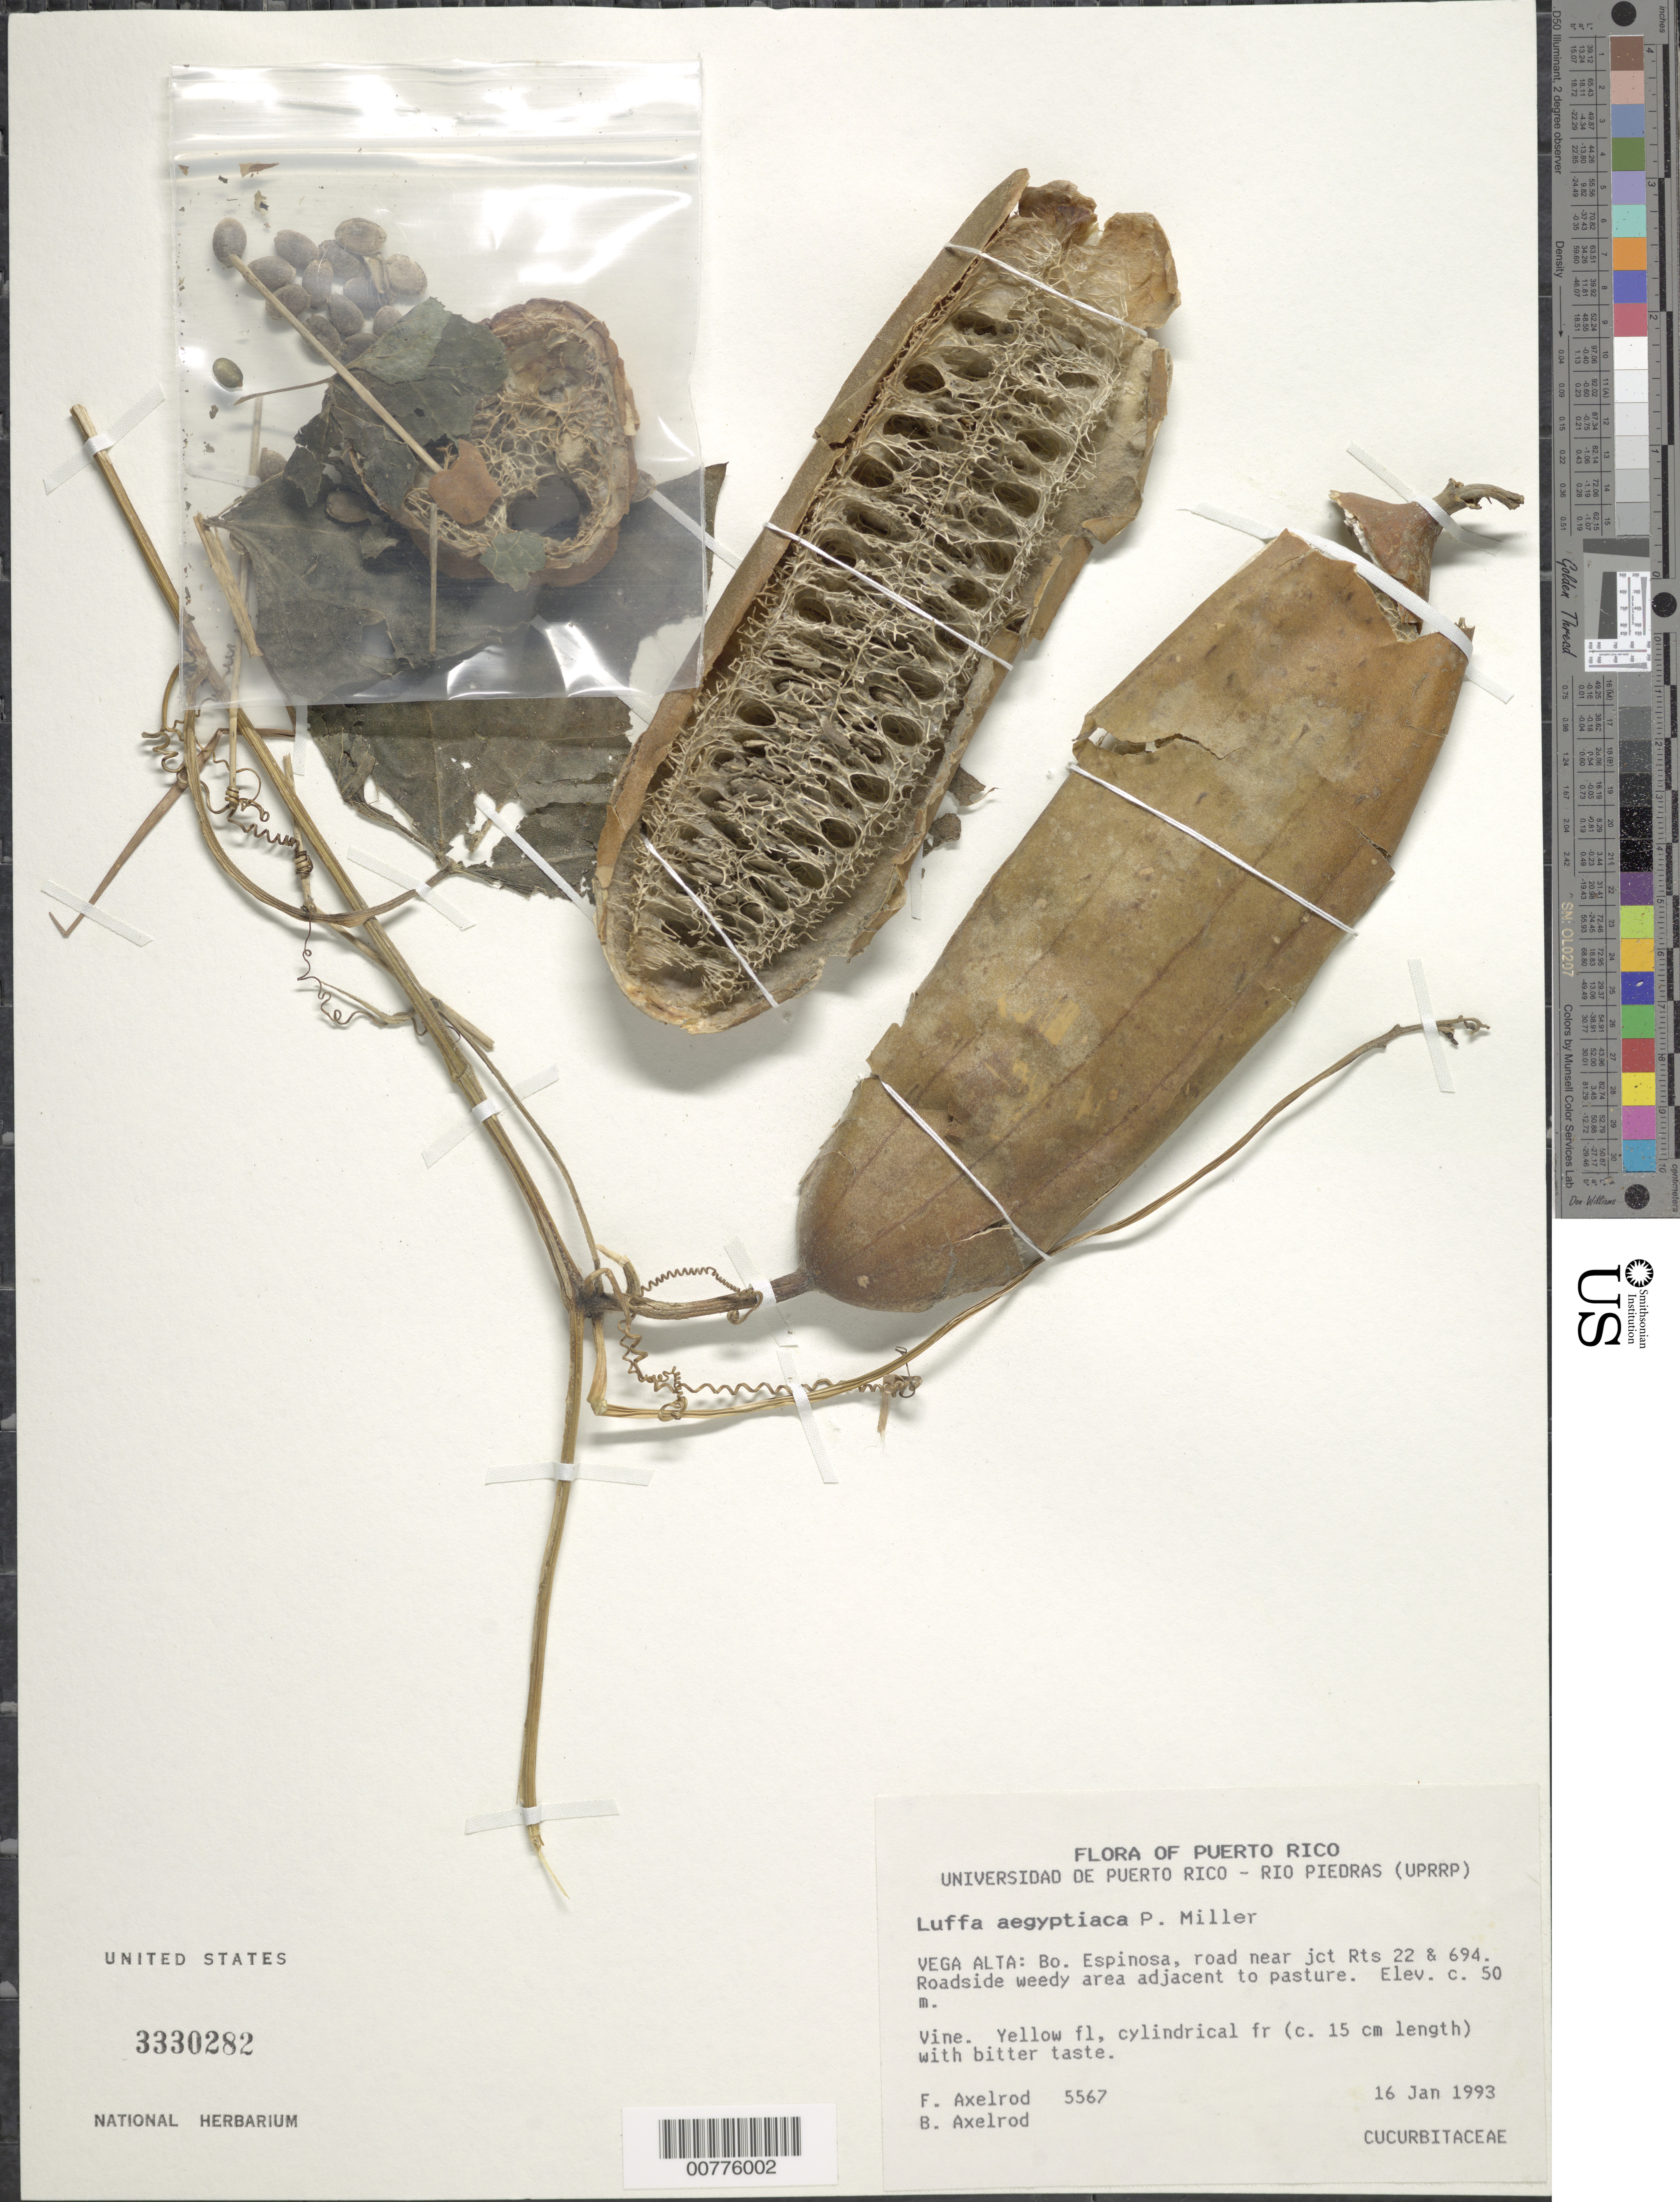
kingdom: Plantae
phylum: Tracheophyta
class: Magnoliopsida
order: Cucurbitales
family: Cucurbitaceae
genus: Luffa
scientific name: Luffa aegyptiaca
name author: Mill.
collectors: F. S. Axelrod & B. Axelrod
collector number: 5567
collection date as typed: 16 Jan 1993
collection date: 1993-01-16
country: Puerto Rico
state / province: Vega Alta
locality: Vega Alta: Bo. Espinosa, road near junction routes 22 & 694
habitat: Roadside weedy area adjacent to pasture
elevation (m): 50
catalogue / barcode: US 3330282